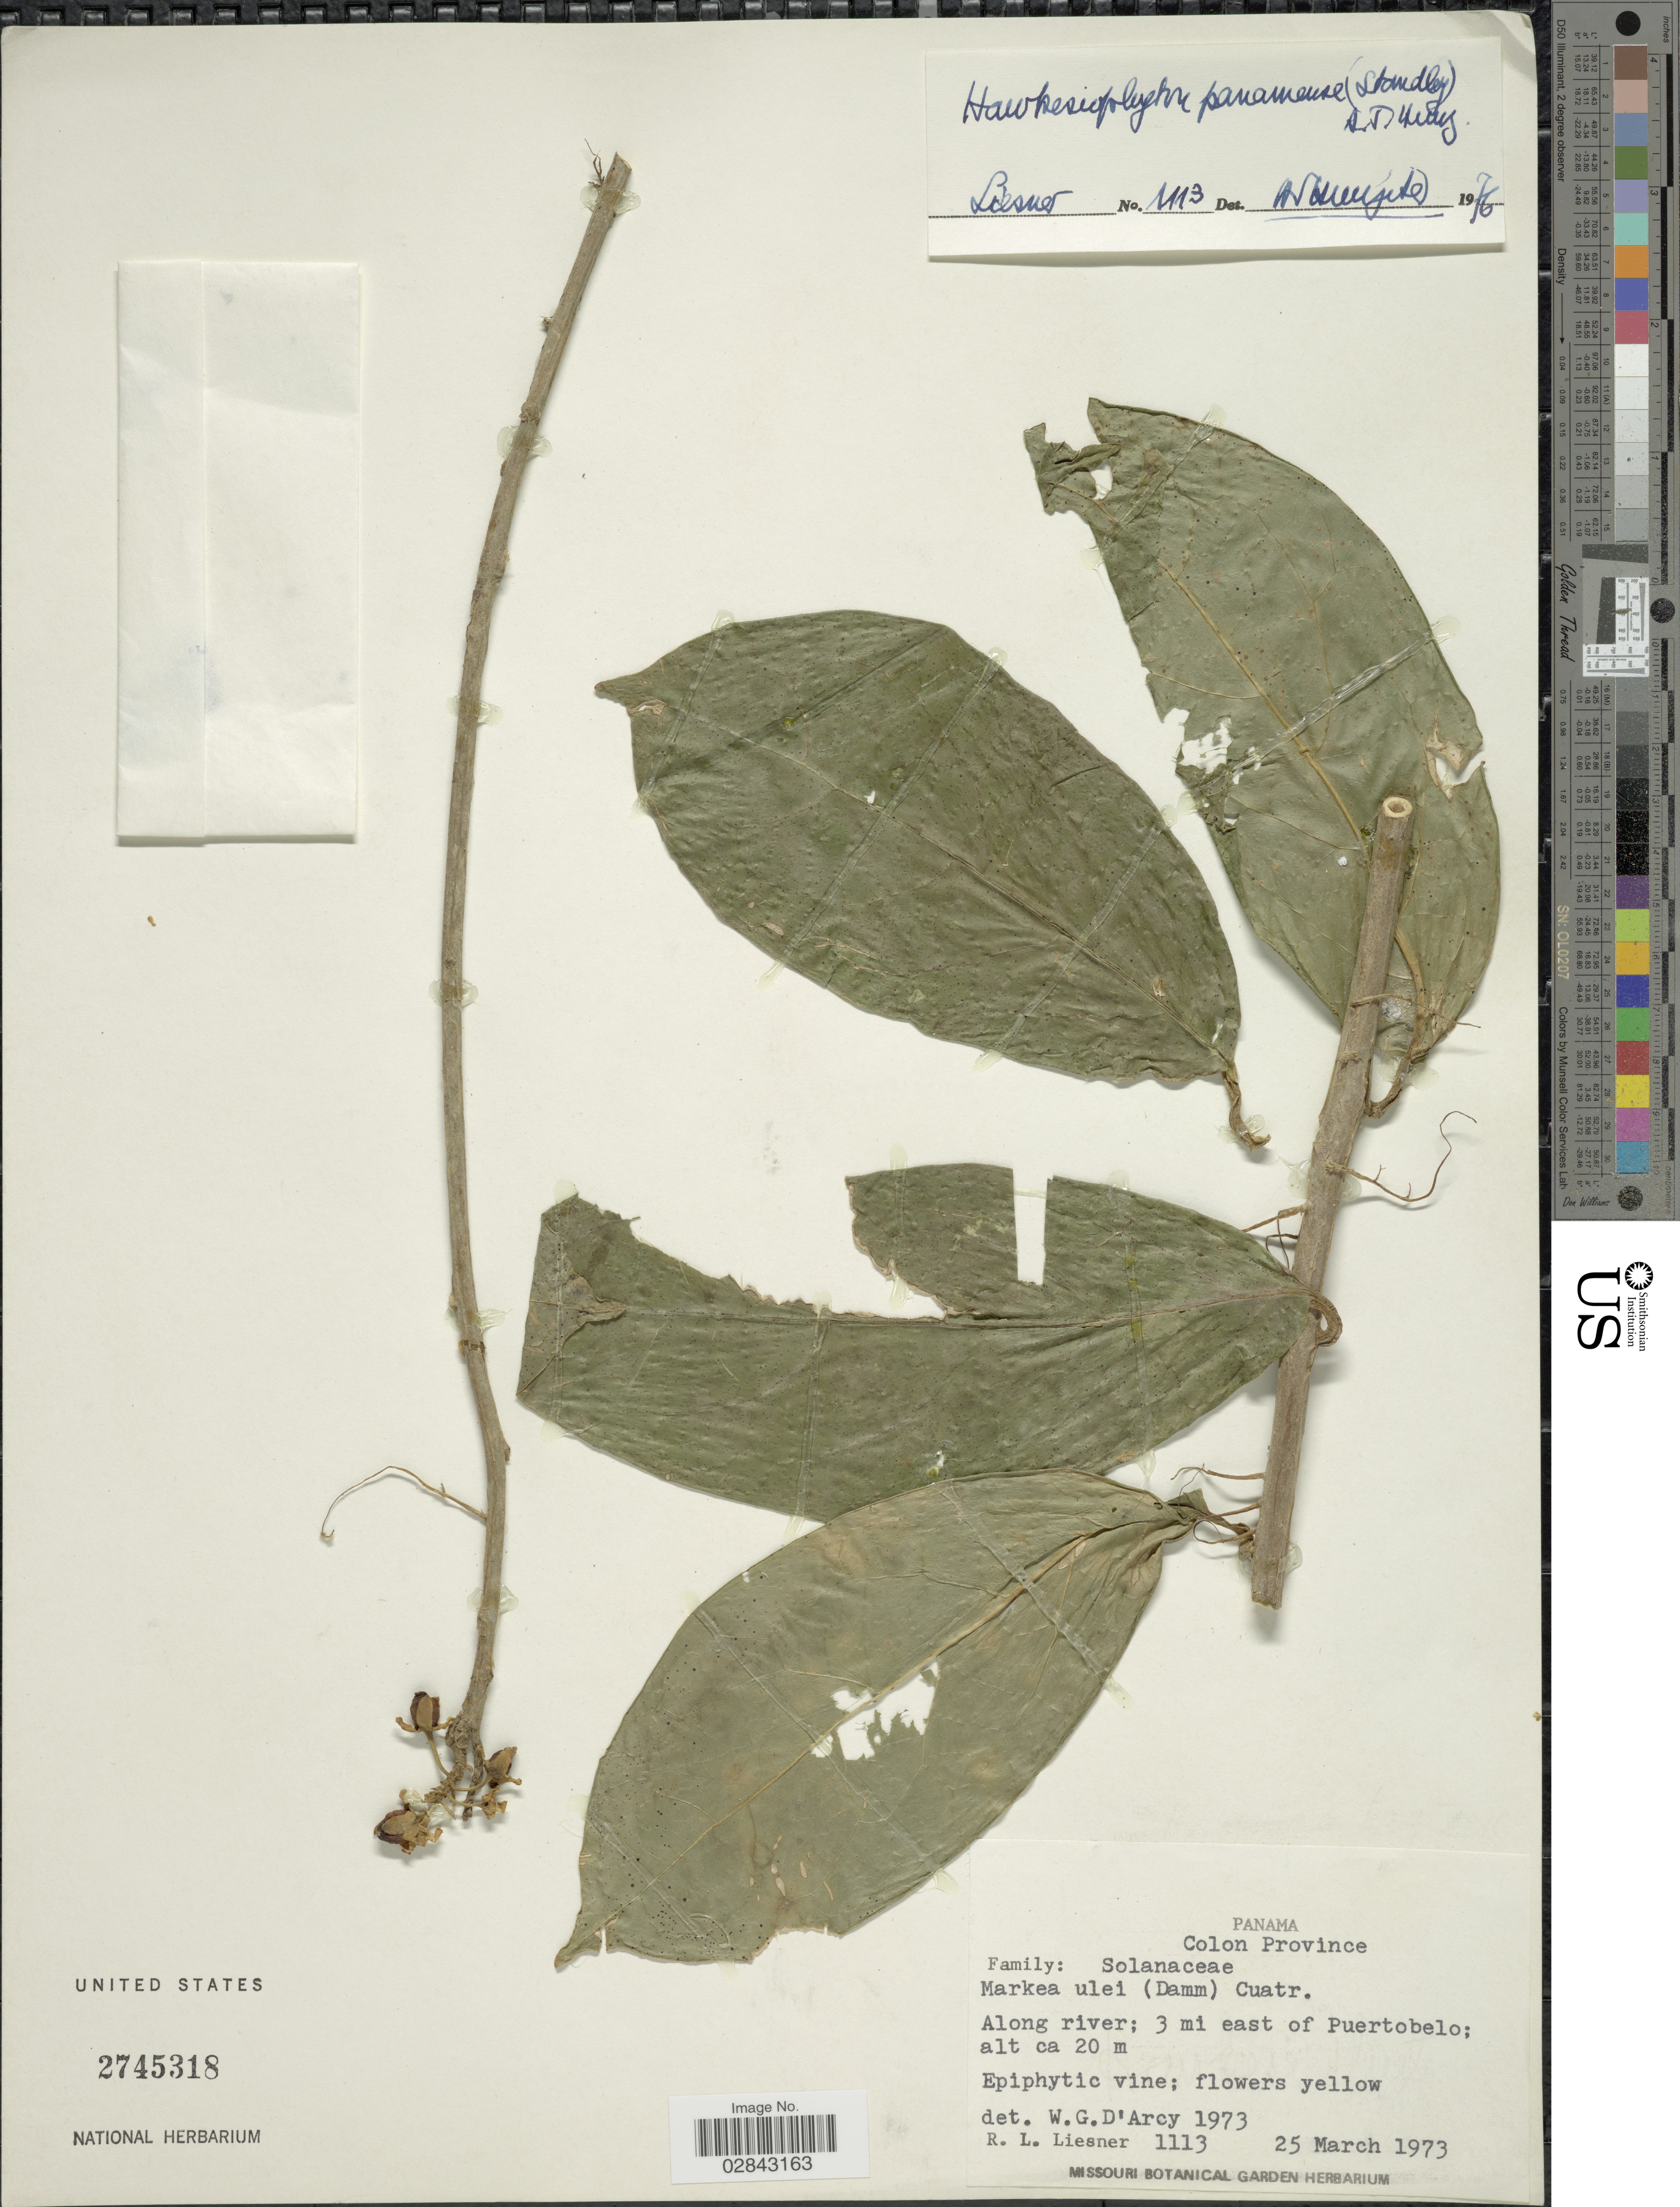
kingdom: Plantae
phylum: Tracheophyta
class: Magnoliopsida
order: Solanales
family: Solanaceae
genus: Hawkesiophyton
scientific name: Hawkesiophyton ulei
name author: (Dammer) Hunz.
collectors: R. L. Liesner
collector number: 1113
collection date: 1973-03-25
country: Panama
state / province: Colón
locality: Along river; 3 mi east of Puertobelo.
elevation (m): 20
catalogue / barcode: US 2745318